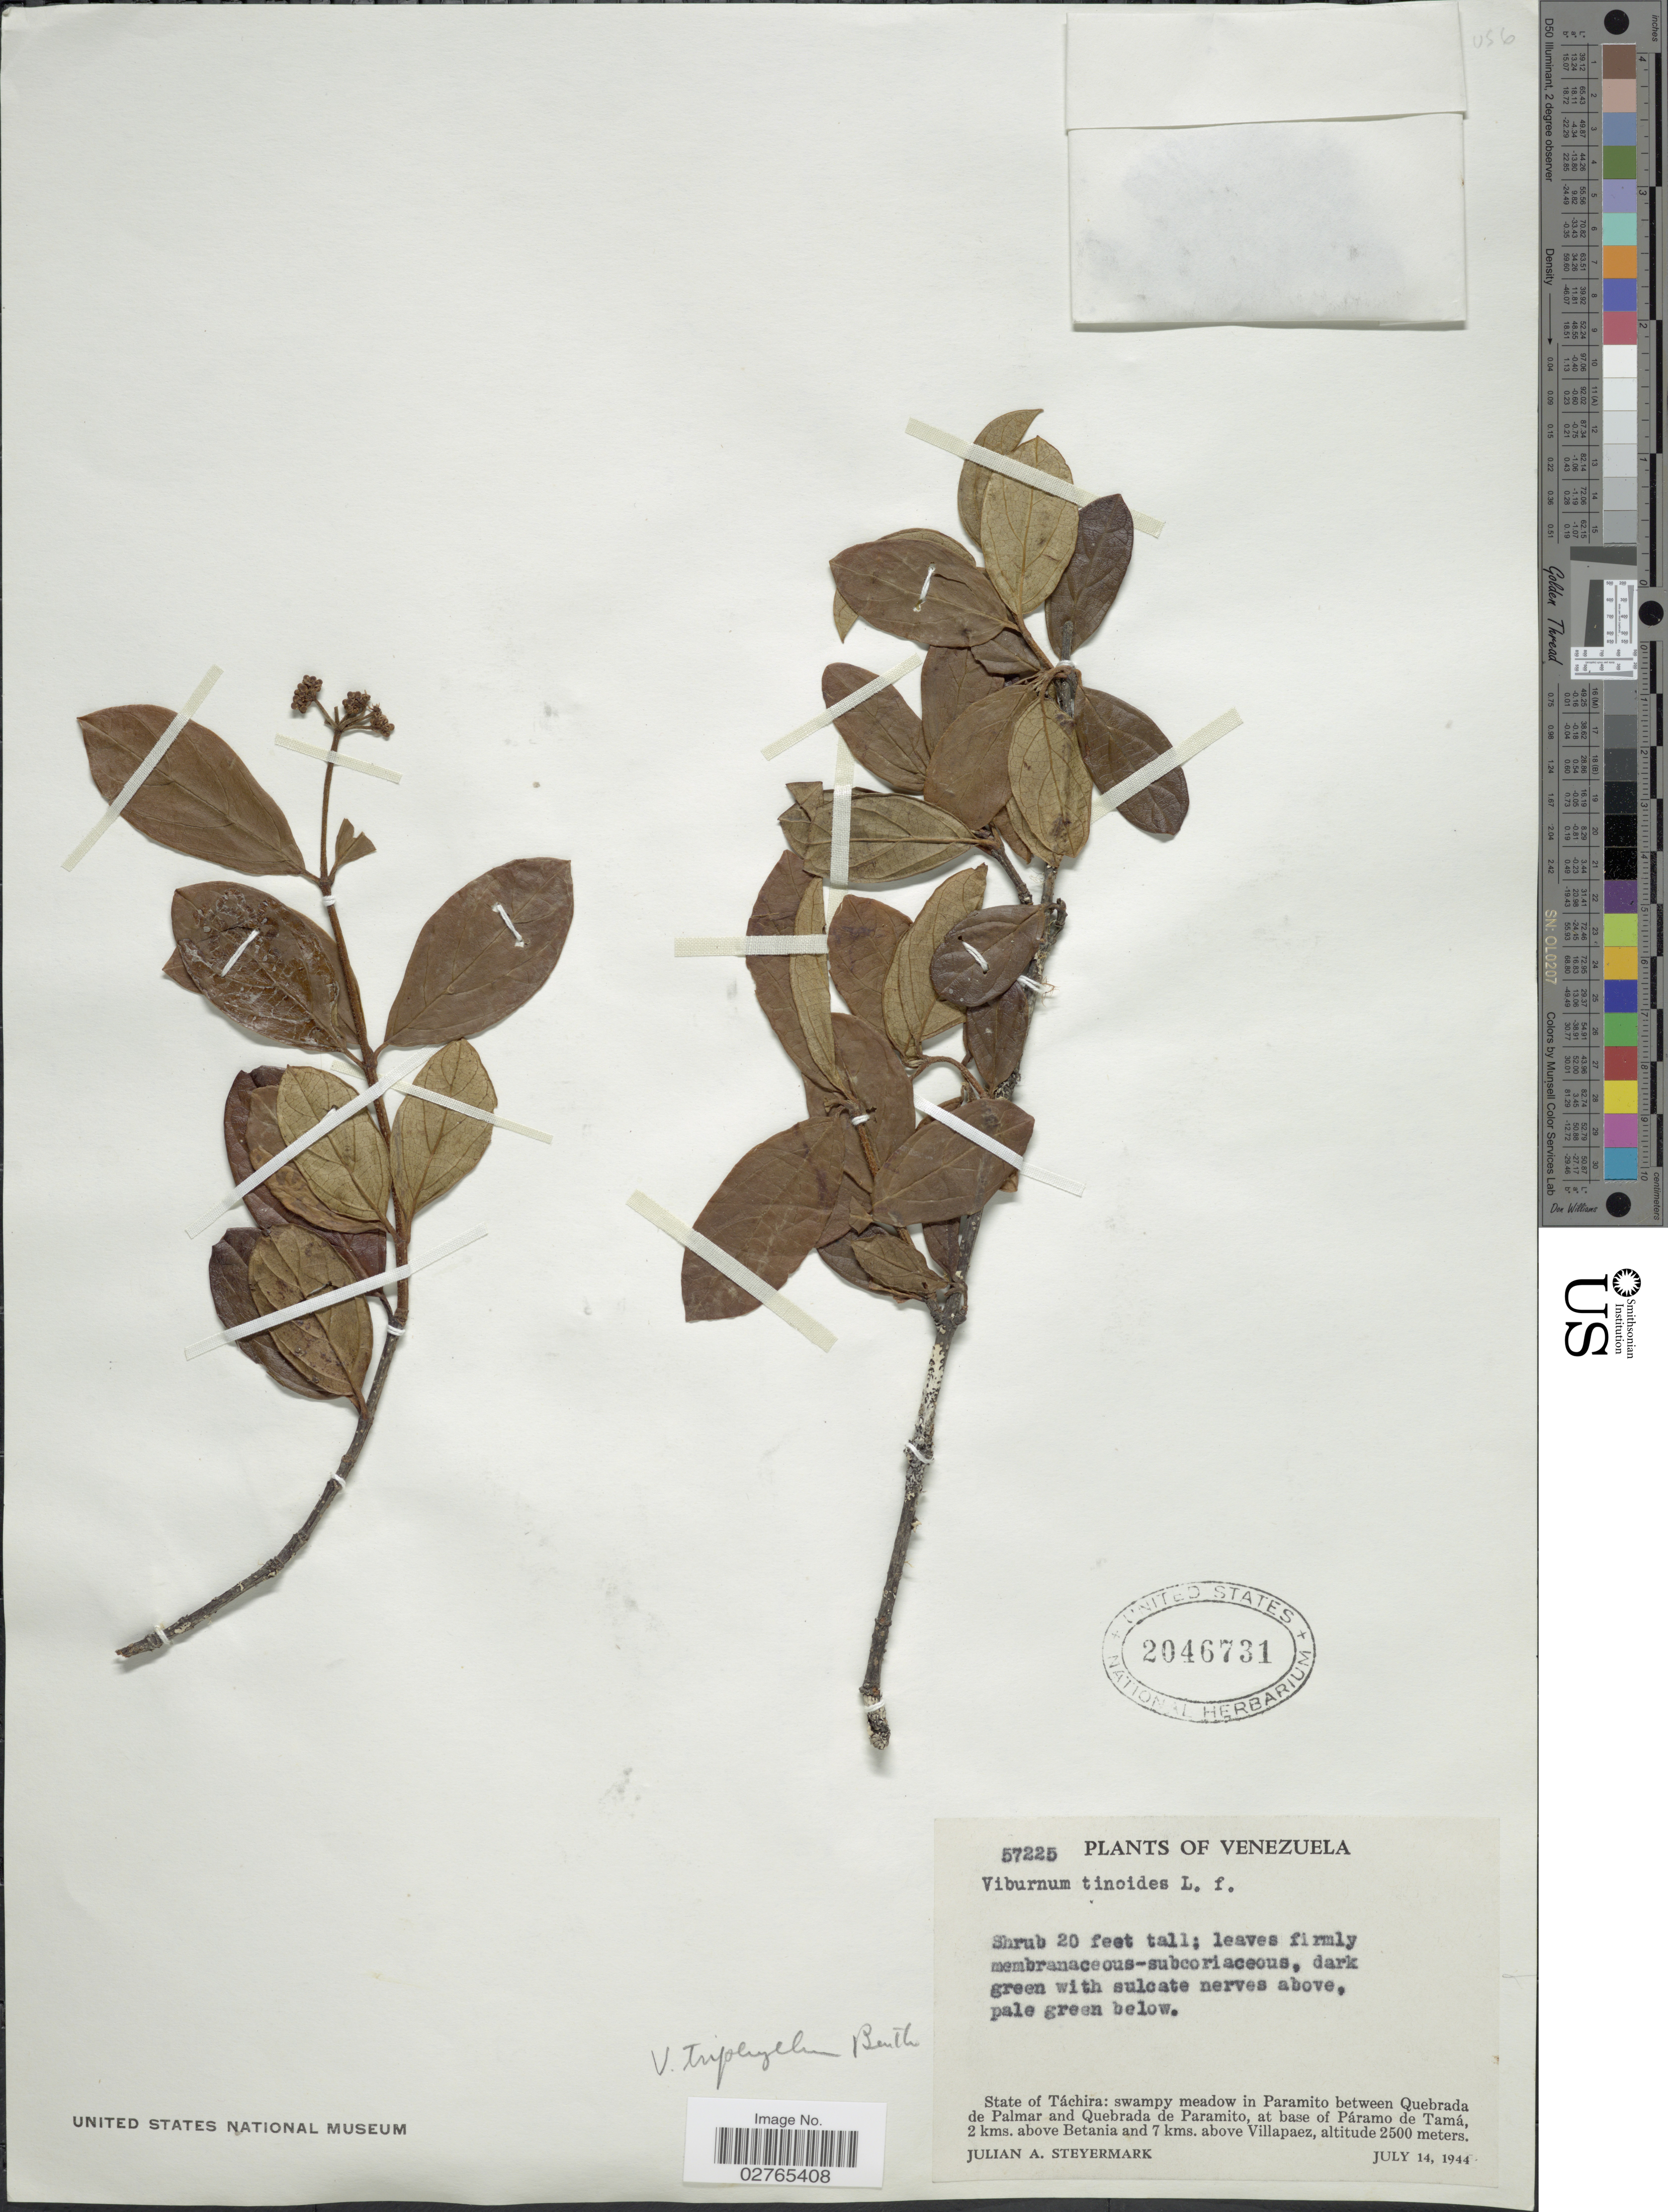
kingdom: Plantae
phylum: Tracheophyta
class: Magnoliopsida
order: Dipsacales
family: Viburnaceae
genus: Viburnum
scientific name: Viburnum triphyllum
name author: Benth.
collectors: J. Steyermark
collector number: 57225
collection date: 1944-07-14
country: Venezuela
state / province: Tachira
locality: State of Táchira: swampy meadow in Paramito between Quebrada de Palmar and Quebrada de Paramito, at base of Páramo de Tamá, 2 kms. above Betania and 7 kms. above Villapez.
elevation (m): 2500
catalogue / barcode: US 2046731